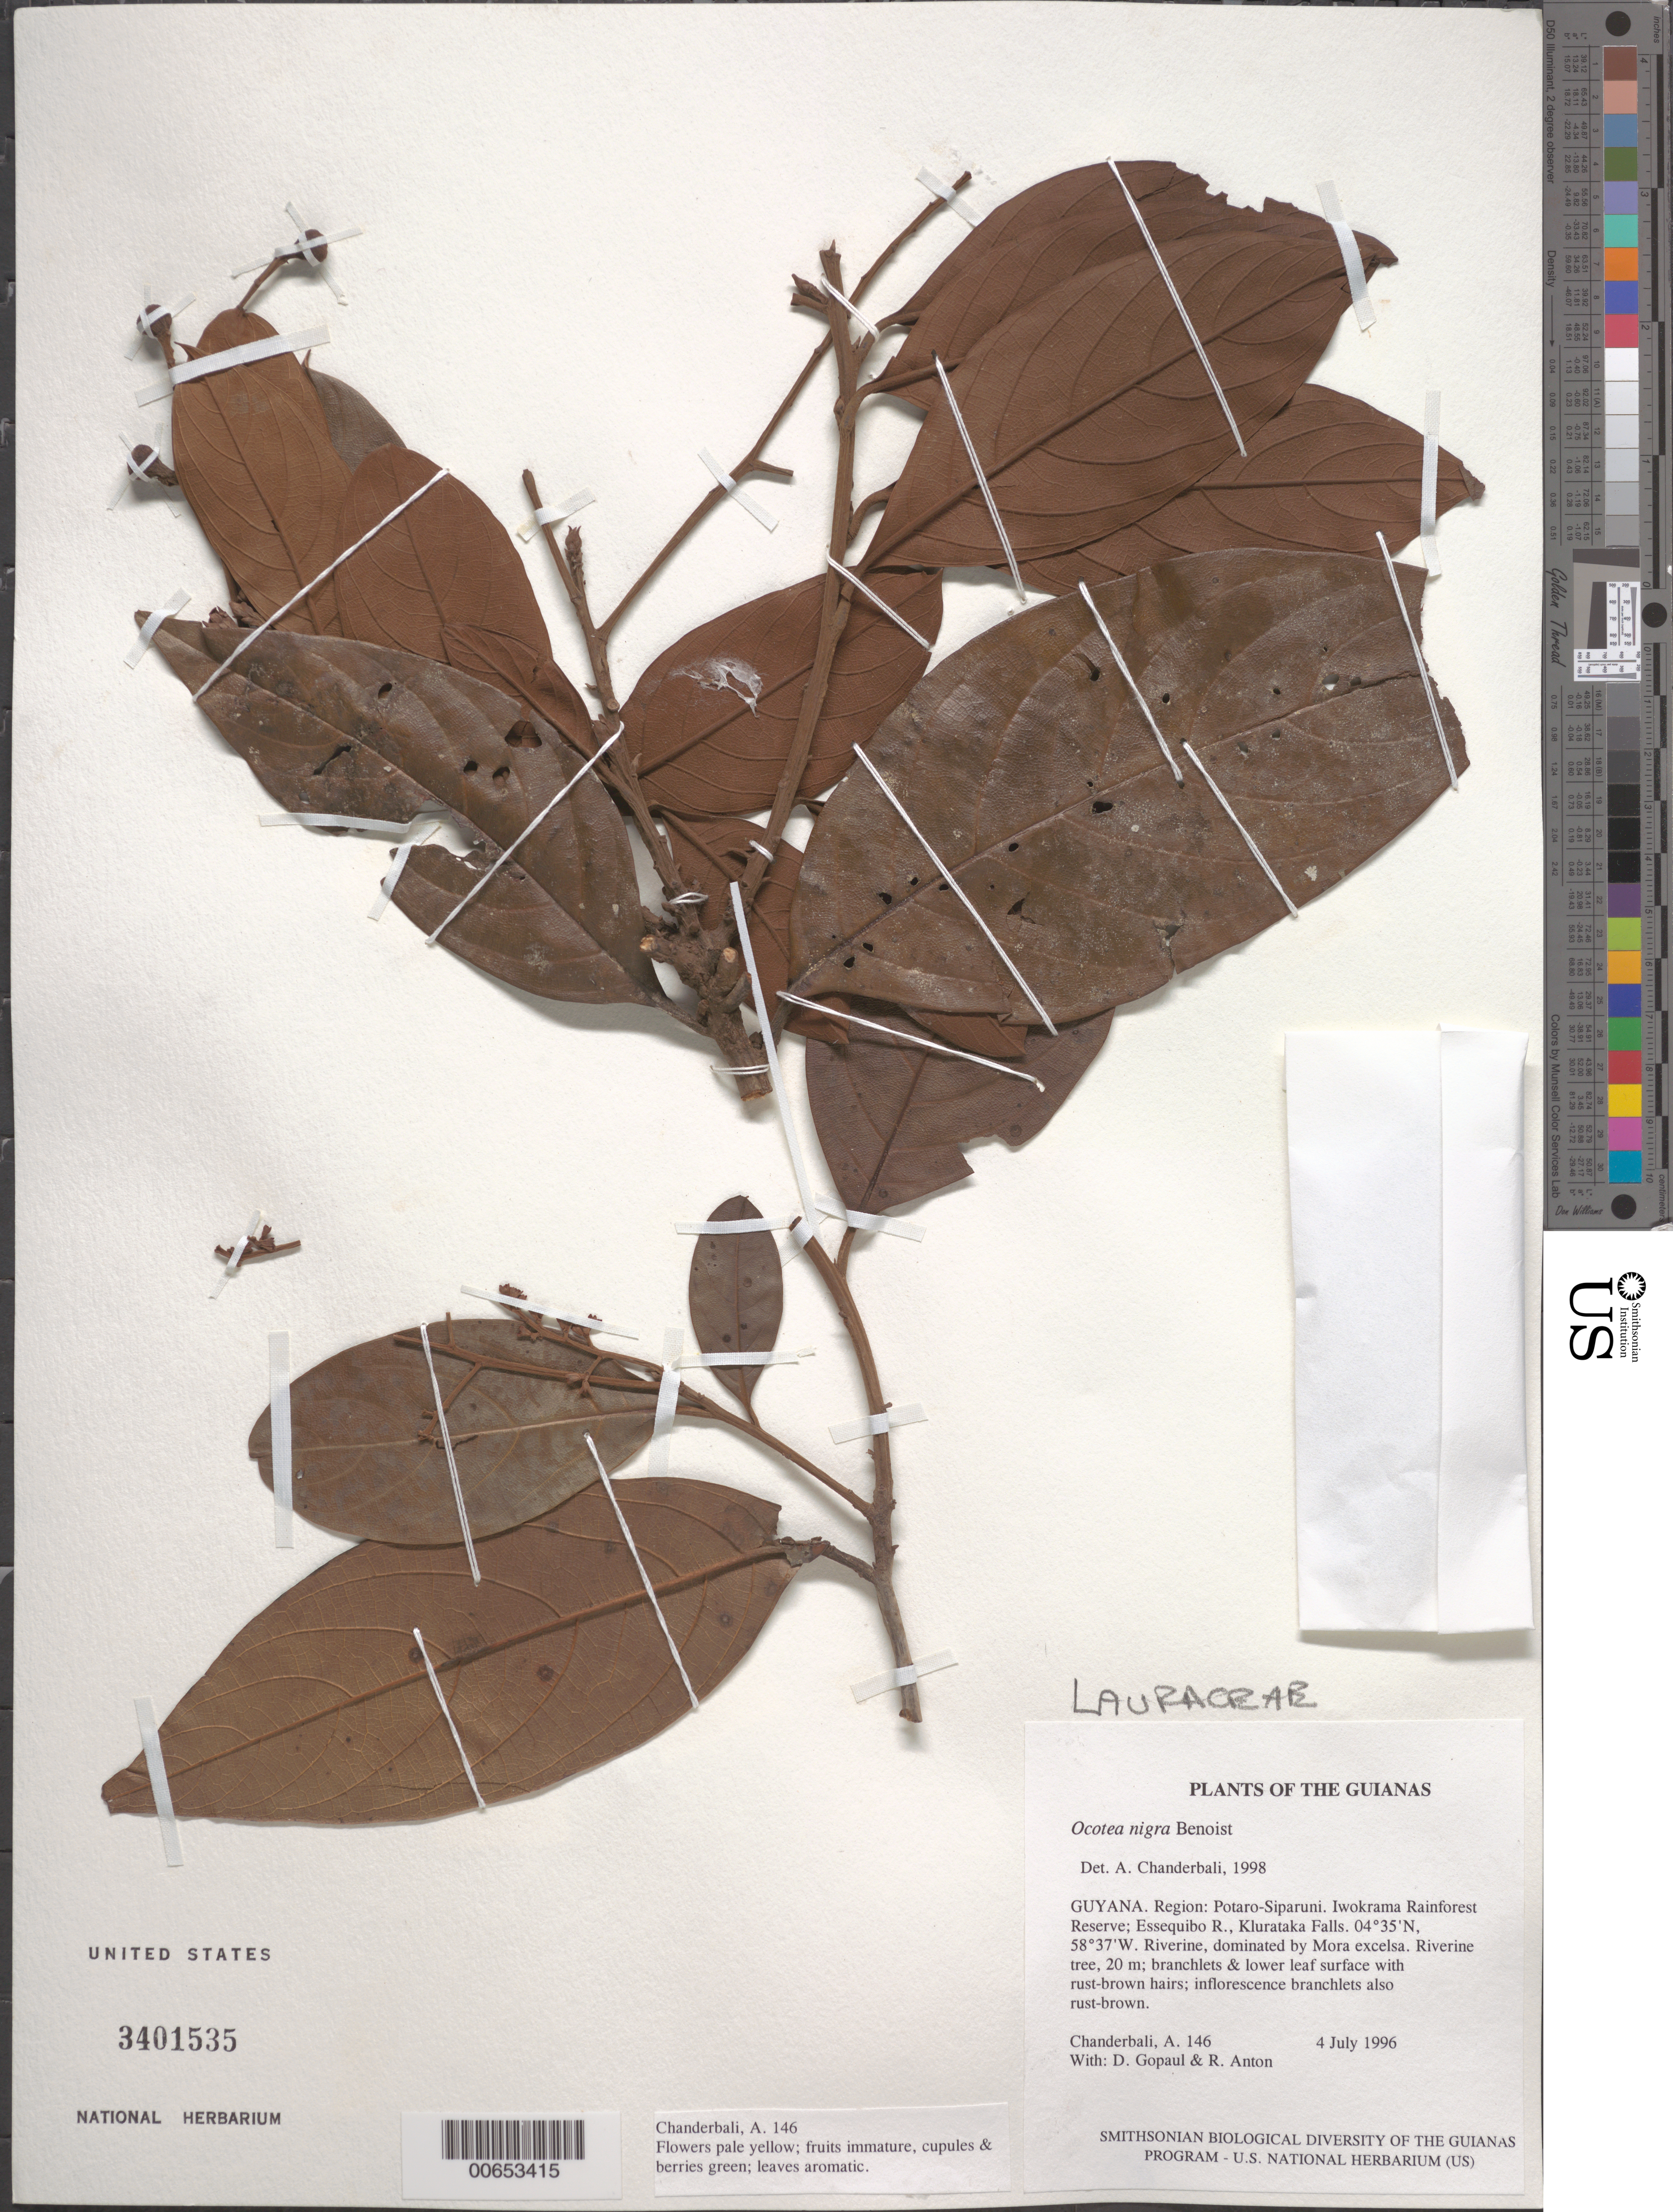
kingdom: Plantae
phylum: Tracheophyta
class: Magnoliopsida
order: Laurales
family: Lauraceae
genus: Ocotea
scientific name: Ocotea nigra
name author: Benoist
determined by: Chanderbali, Andre Shashi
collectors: A. S. Chanderbali, D. Gopaul & R. Anton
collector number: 146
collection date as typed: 4 July 1996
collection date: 1996-07-04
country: Guyana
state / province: Potaro-Siparuni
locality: Iwokrama Rainforest Reserve; Essequibo R., Klurataka Falls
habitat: Riverine, dominated by Mora excelsa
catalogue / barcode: US 3401535